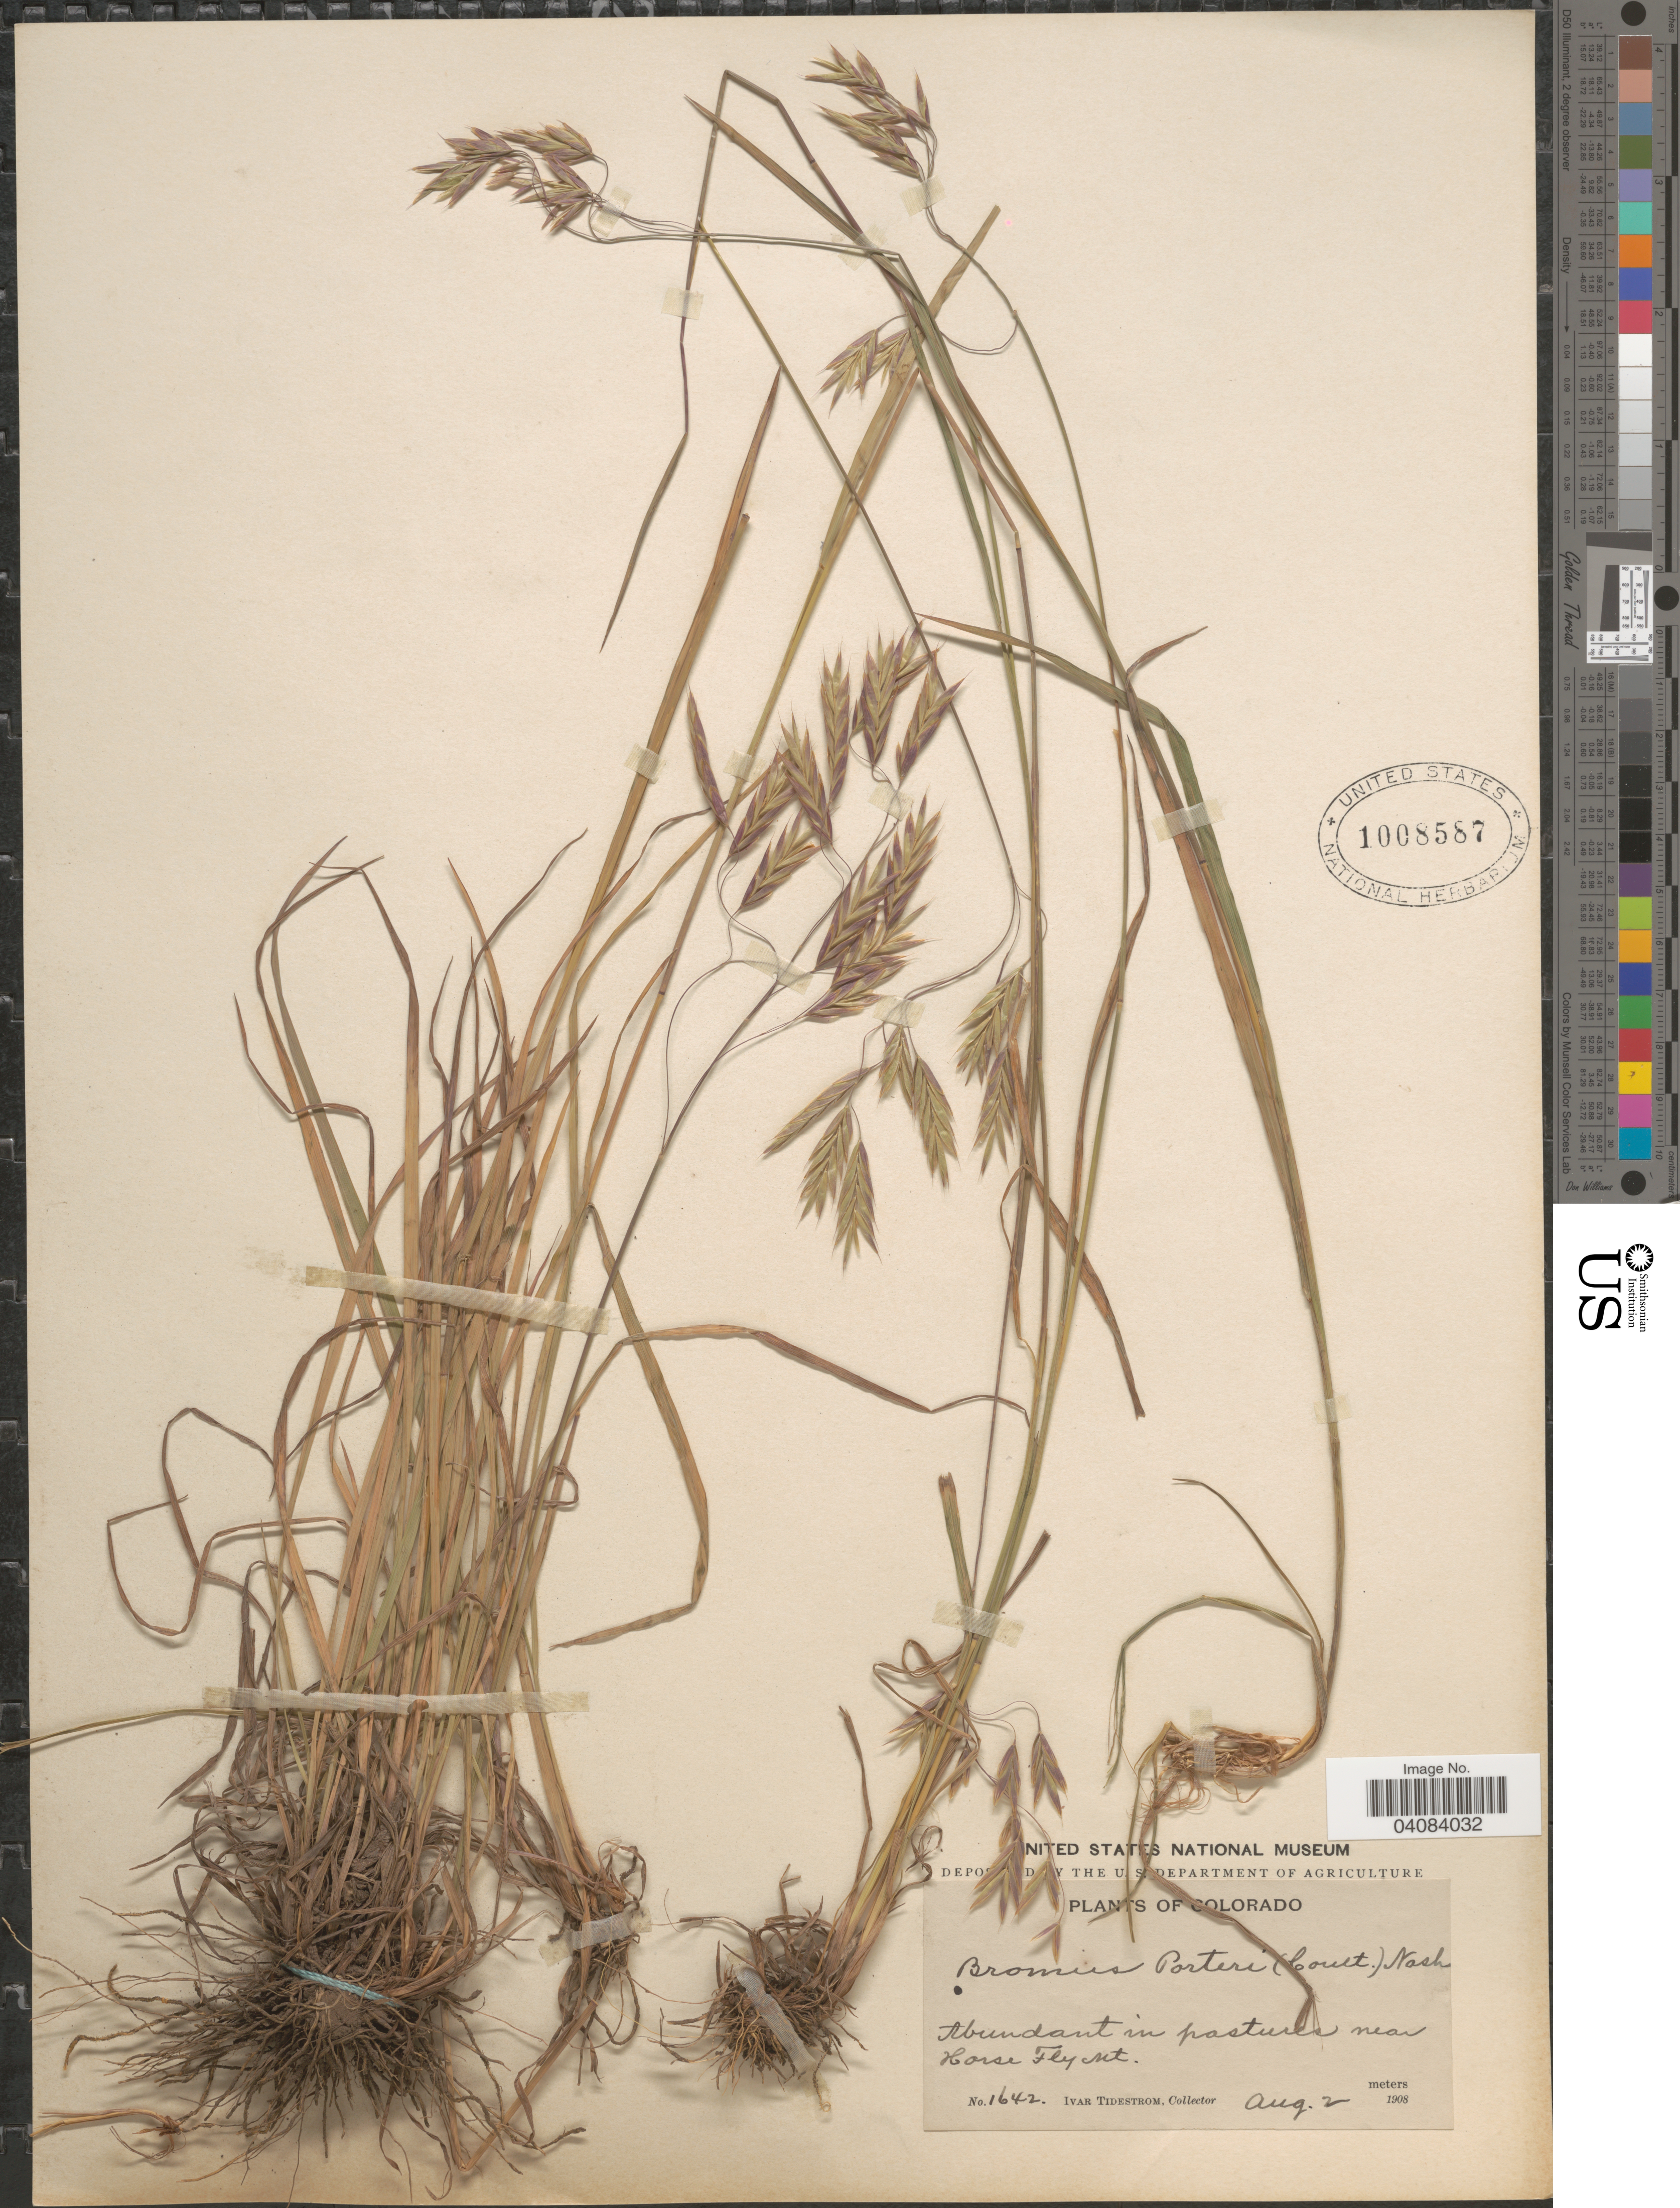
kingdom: Plantae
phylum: Tracheophyta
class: Liliopsida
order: Poales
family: Poaceae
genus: Bromus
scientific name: Bromus porteri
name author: (J.M. Coult.) Nash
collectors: I. F. Tidestrom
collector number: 1642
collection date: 1908-08-02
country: United States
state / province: Colorado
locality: Abundant in pastures near Horse Fly Mt.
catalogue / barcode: US 1008587